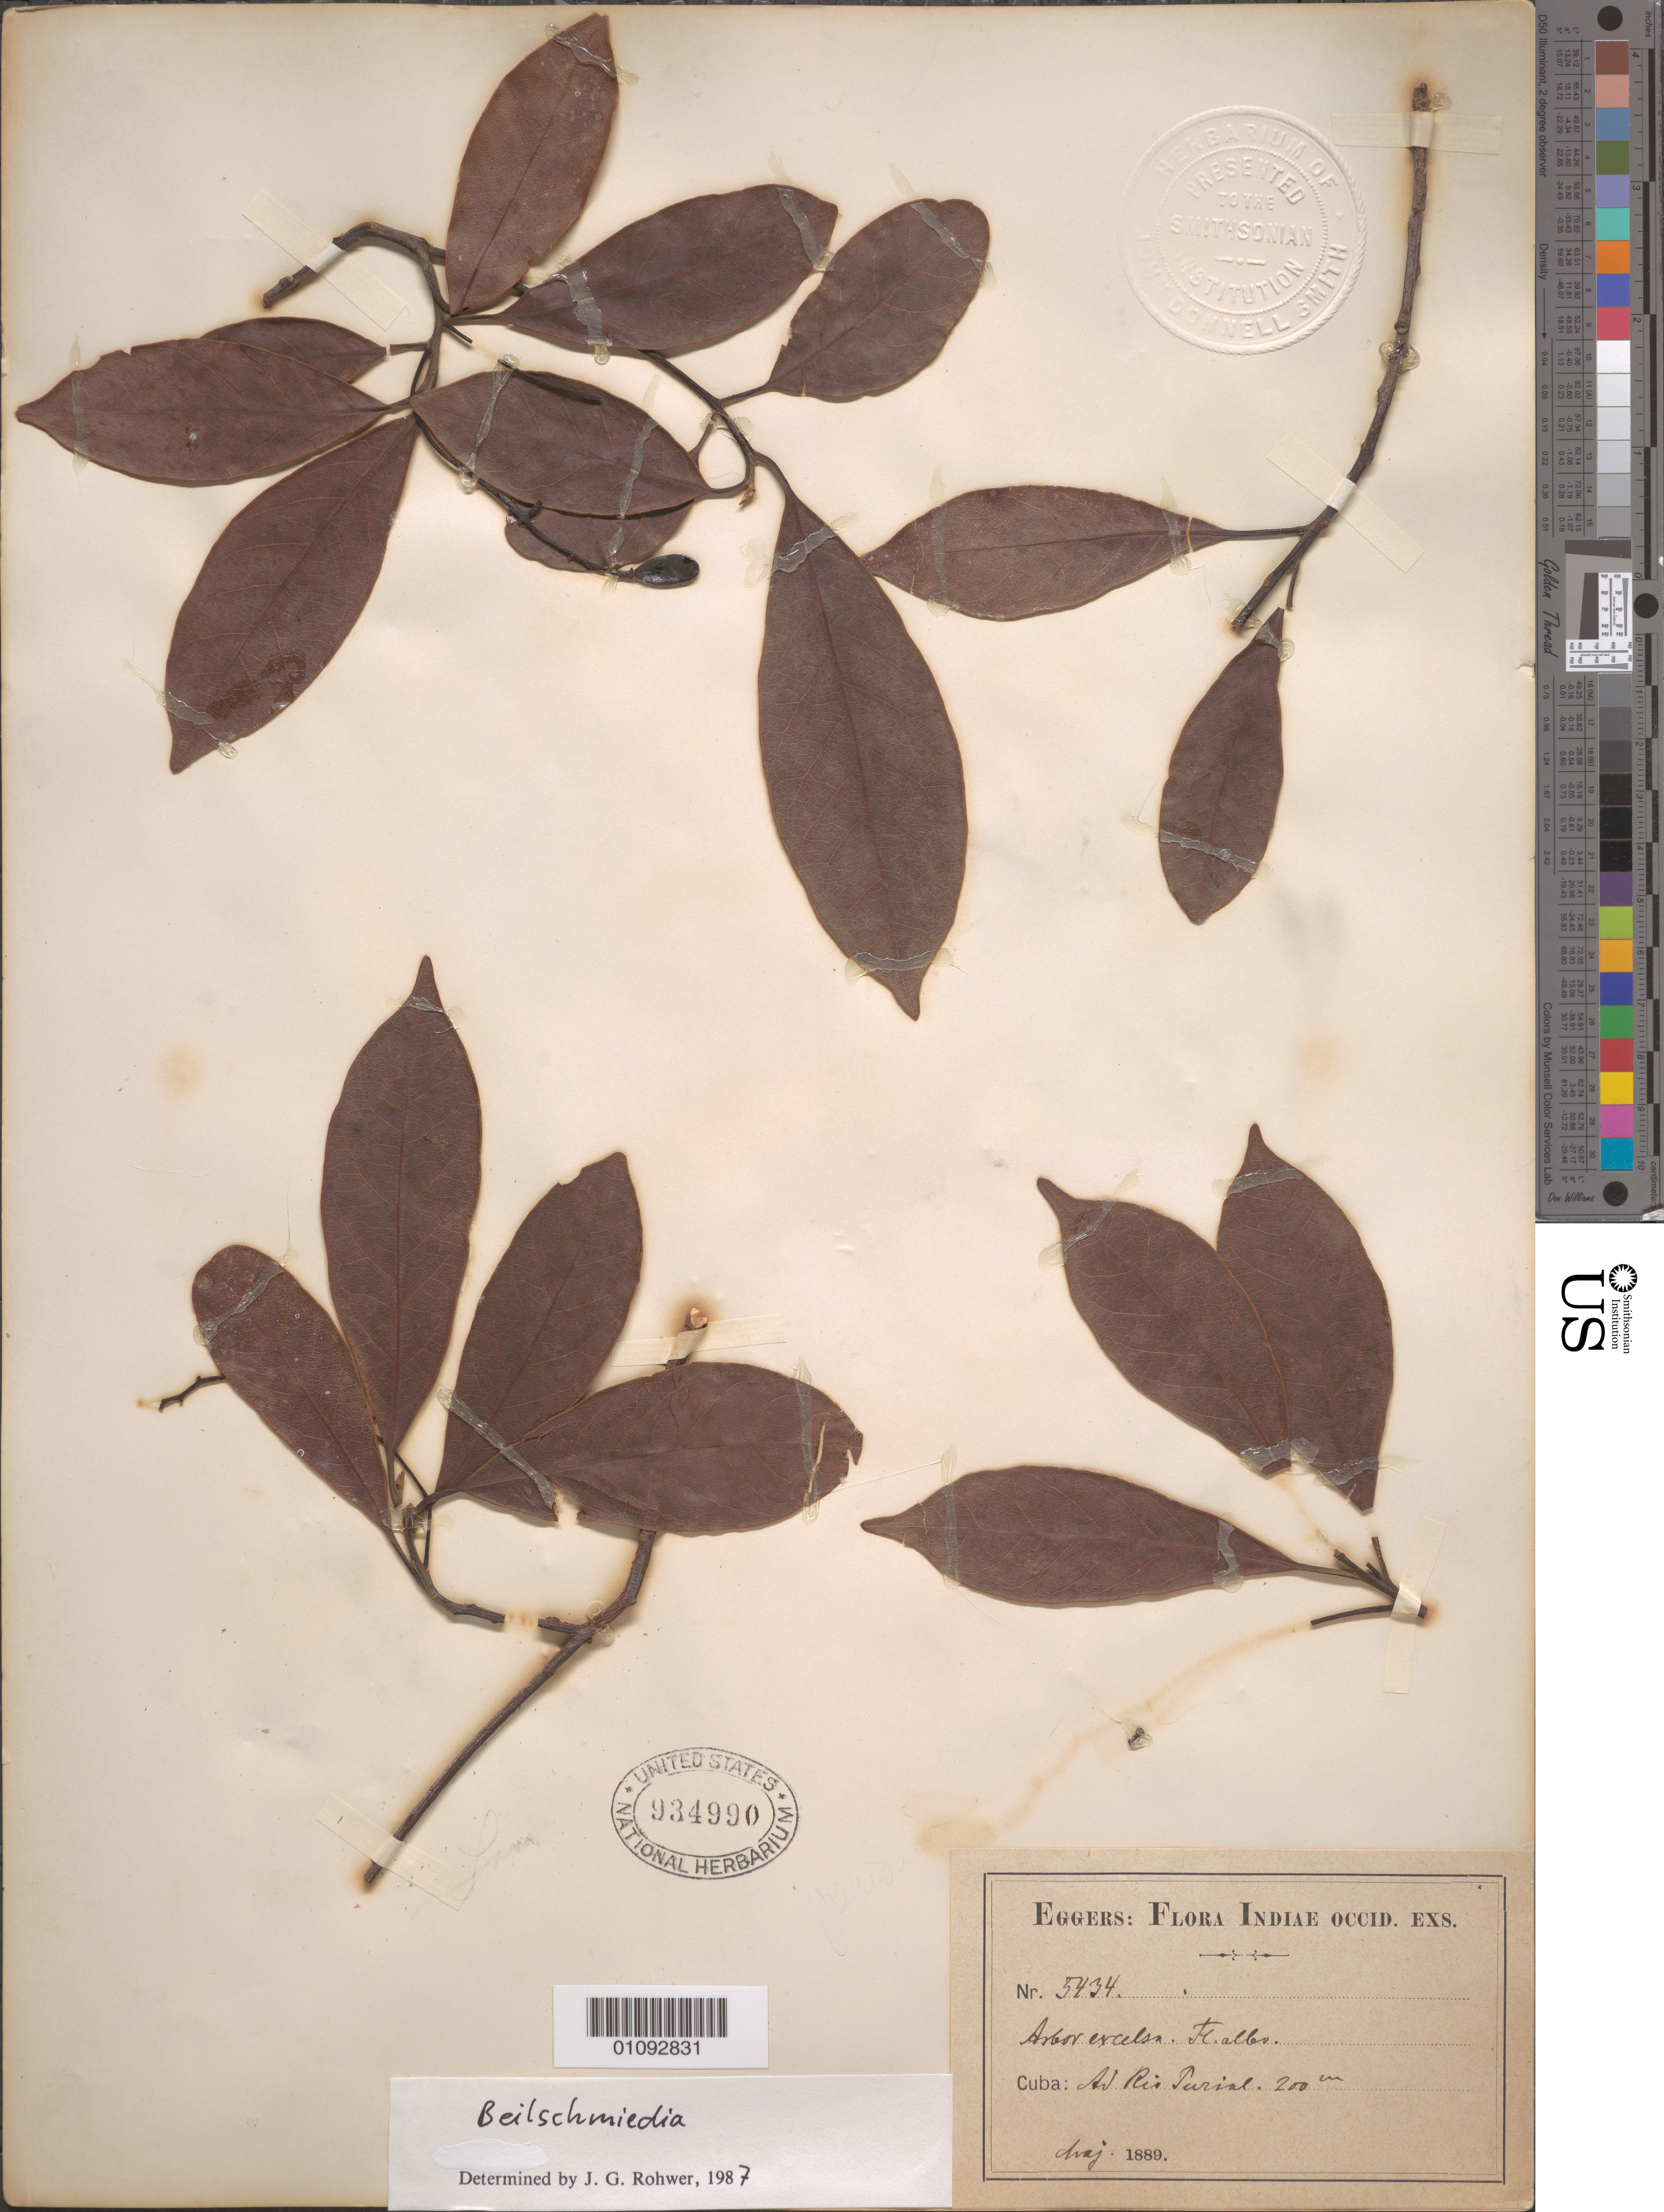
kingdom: Plantae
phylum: Tracheophyta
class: Magnoliopsida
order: Laurales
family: Lauraceae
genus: Beilschmiedia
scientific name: Beilschmiedia pendula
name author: (Sw.) Hemsl.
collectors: H. F. A. von Eggers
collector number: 5434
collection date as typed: May 1889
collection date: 1889-05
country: Cuba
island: Cuba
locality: At Rio Turial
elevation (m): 200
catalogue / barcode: US 934990